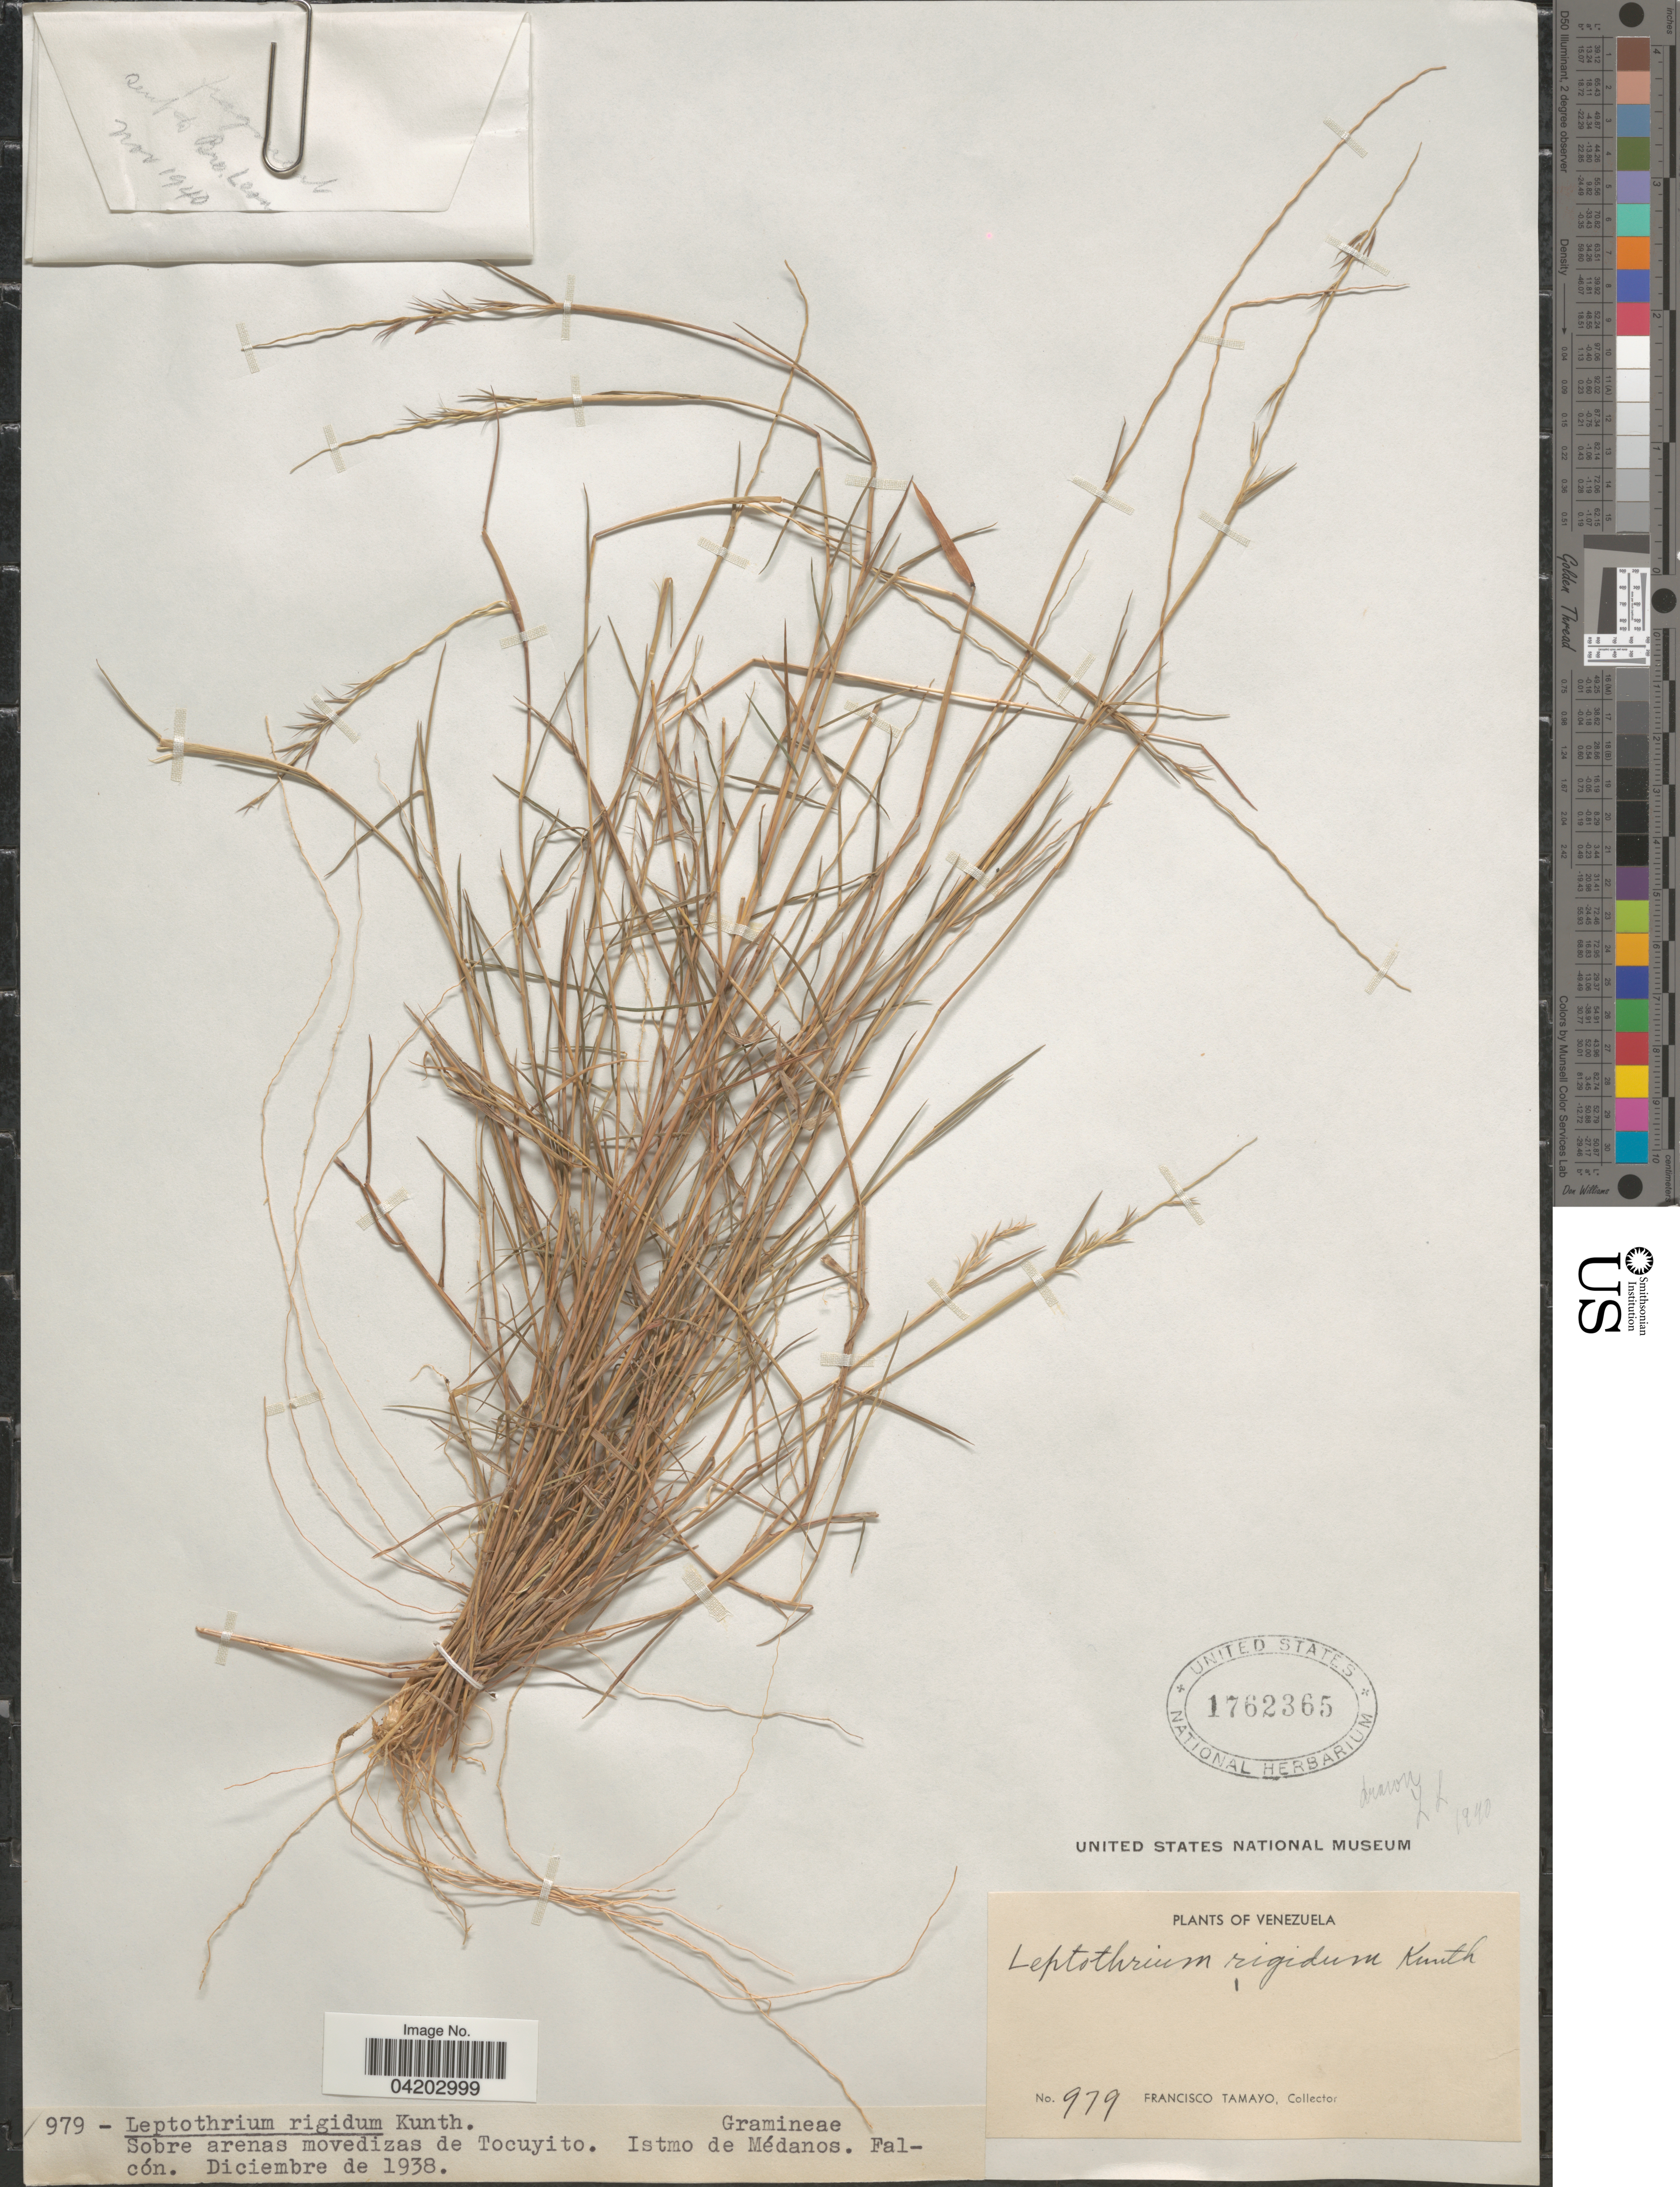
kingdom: Plantae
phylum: Tracheophyta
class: Liliopsida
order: Poales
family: Poaceae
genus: Leptothrium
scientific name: Leptothrium rigidum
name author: Kunth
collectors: F. Tamayo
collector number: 979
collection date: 1938-12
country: Venezuela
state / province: Falcon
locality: Sobre arenas movedizas de Tocuyito. Istmo de Médanos.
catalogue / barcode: US 1762365